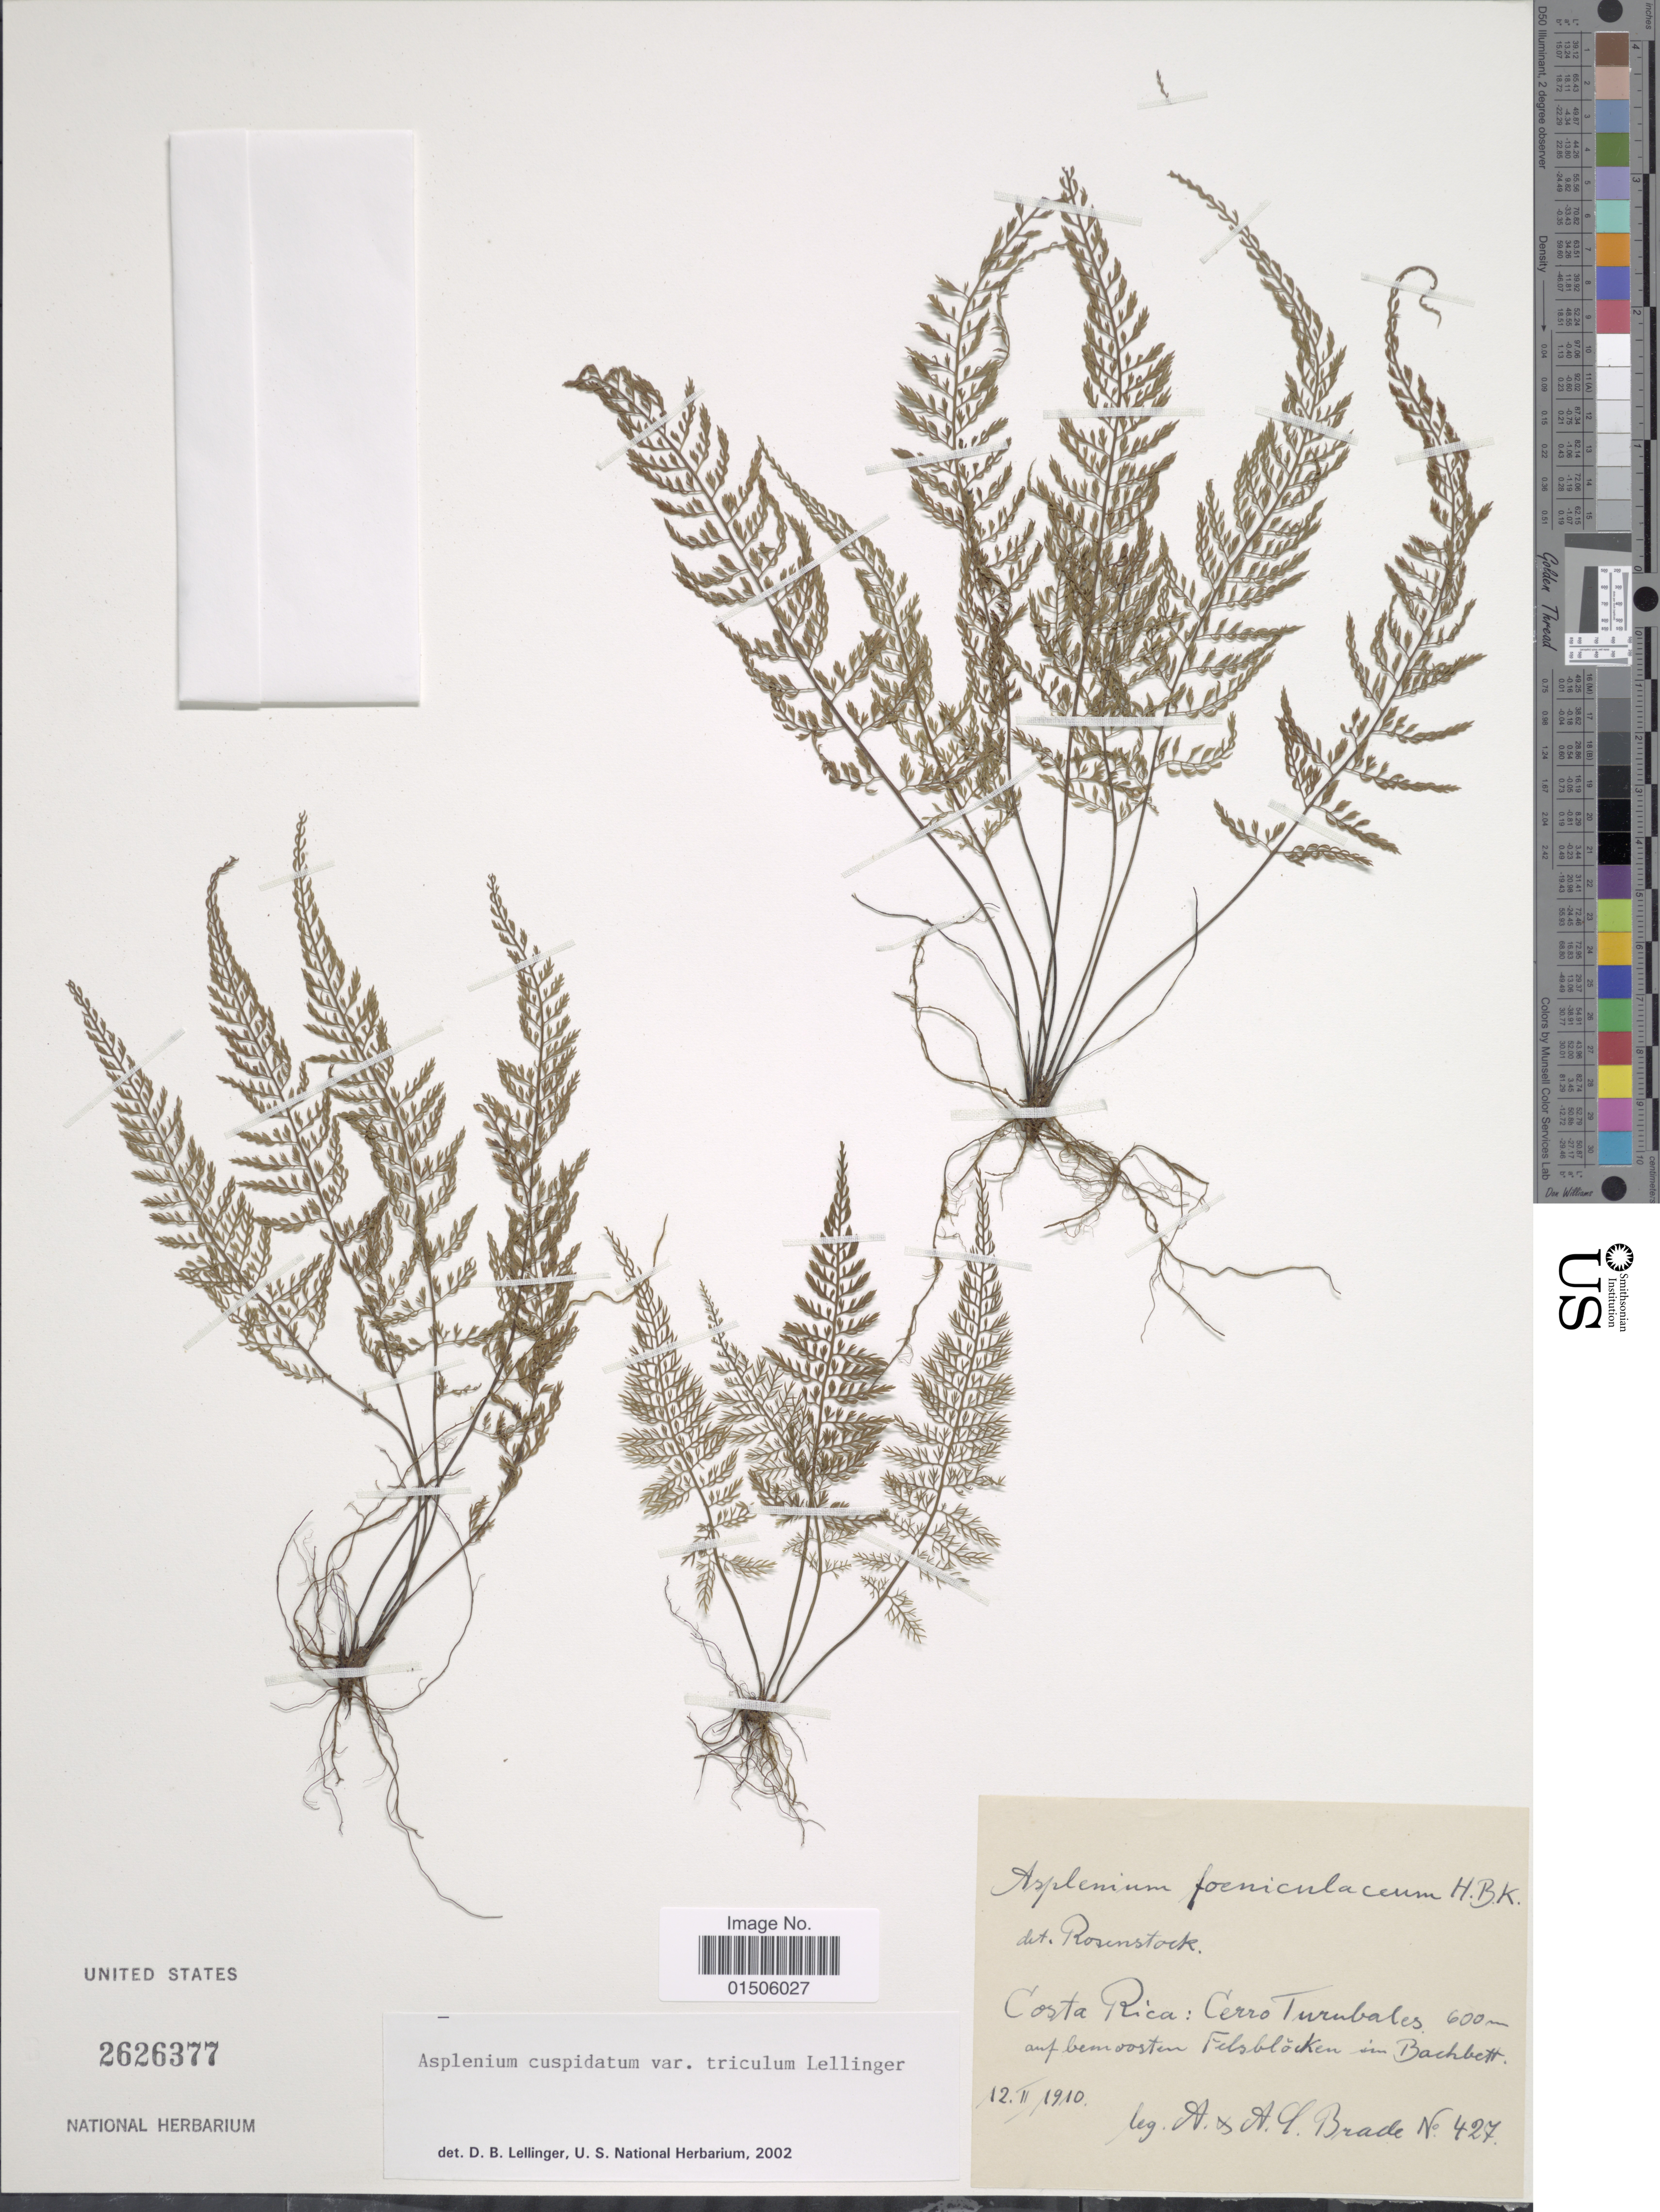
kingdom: Plantae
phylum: Tracheophyta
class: Polypodiopsida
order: Polypodiales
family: Aspleniaceae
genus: Asplenium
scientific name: Asplenium cuspidatum var. triculum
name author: Lellinger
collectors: A. Brade & A. C. Brade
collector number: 427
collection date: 1910-02-12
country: Costa Rica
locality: Cerro Turubales auf bemoosten Felsblocken sin Bachbett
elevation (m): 600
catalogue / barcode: US 2626377